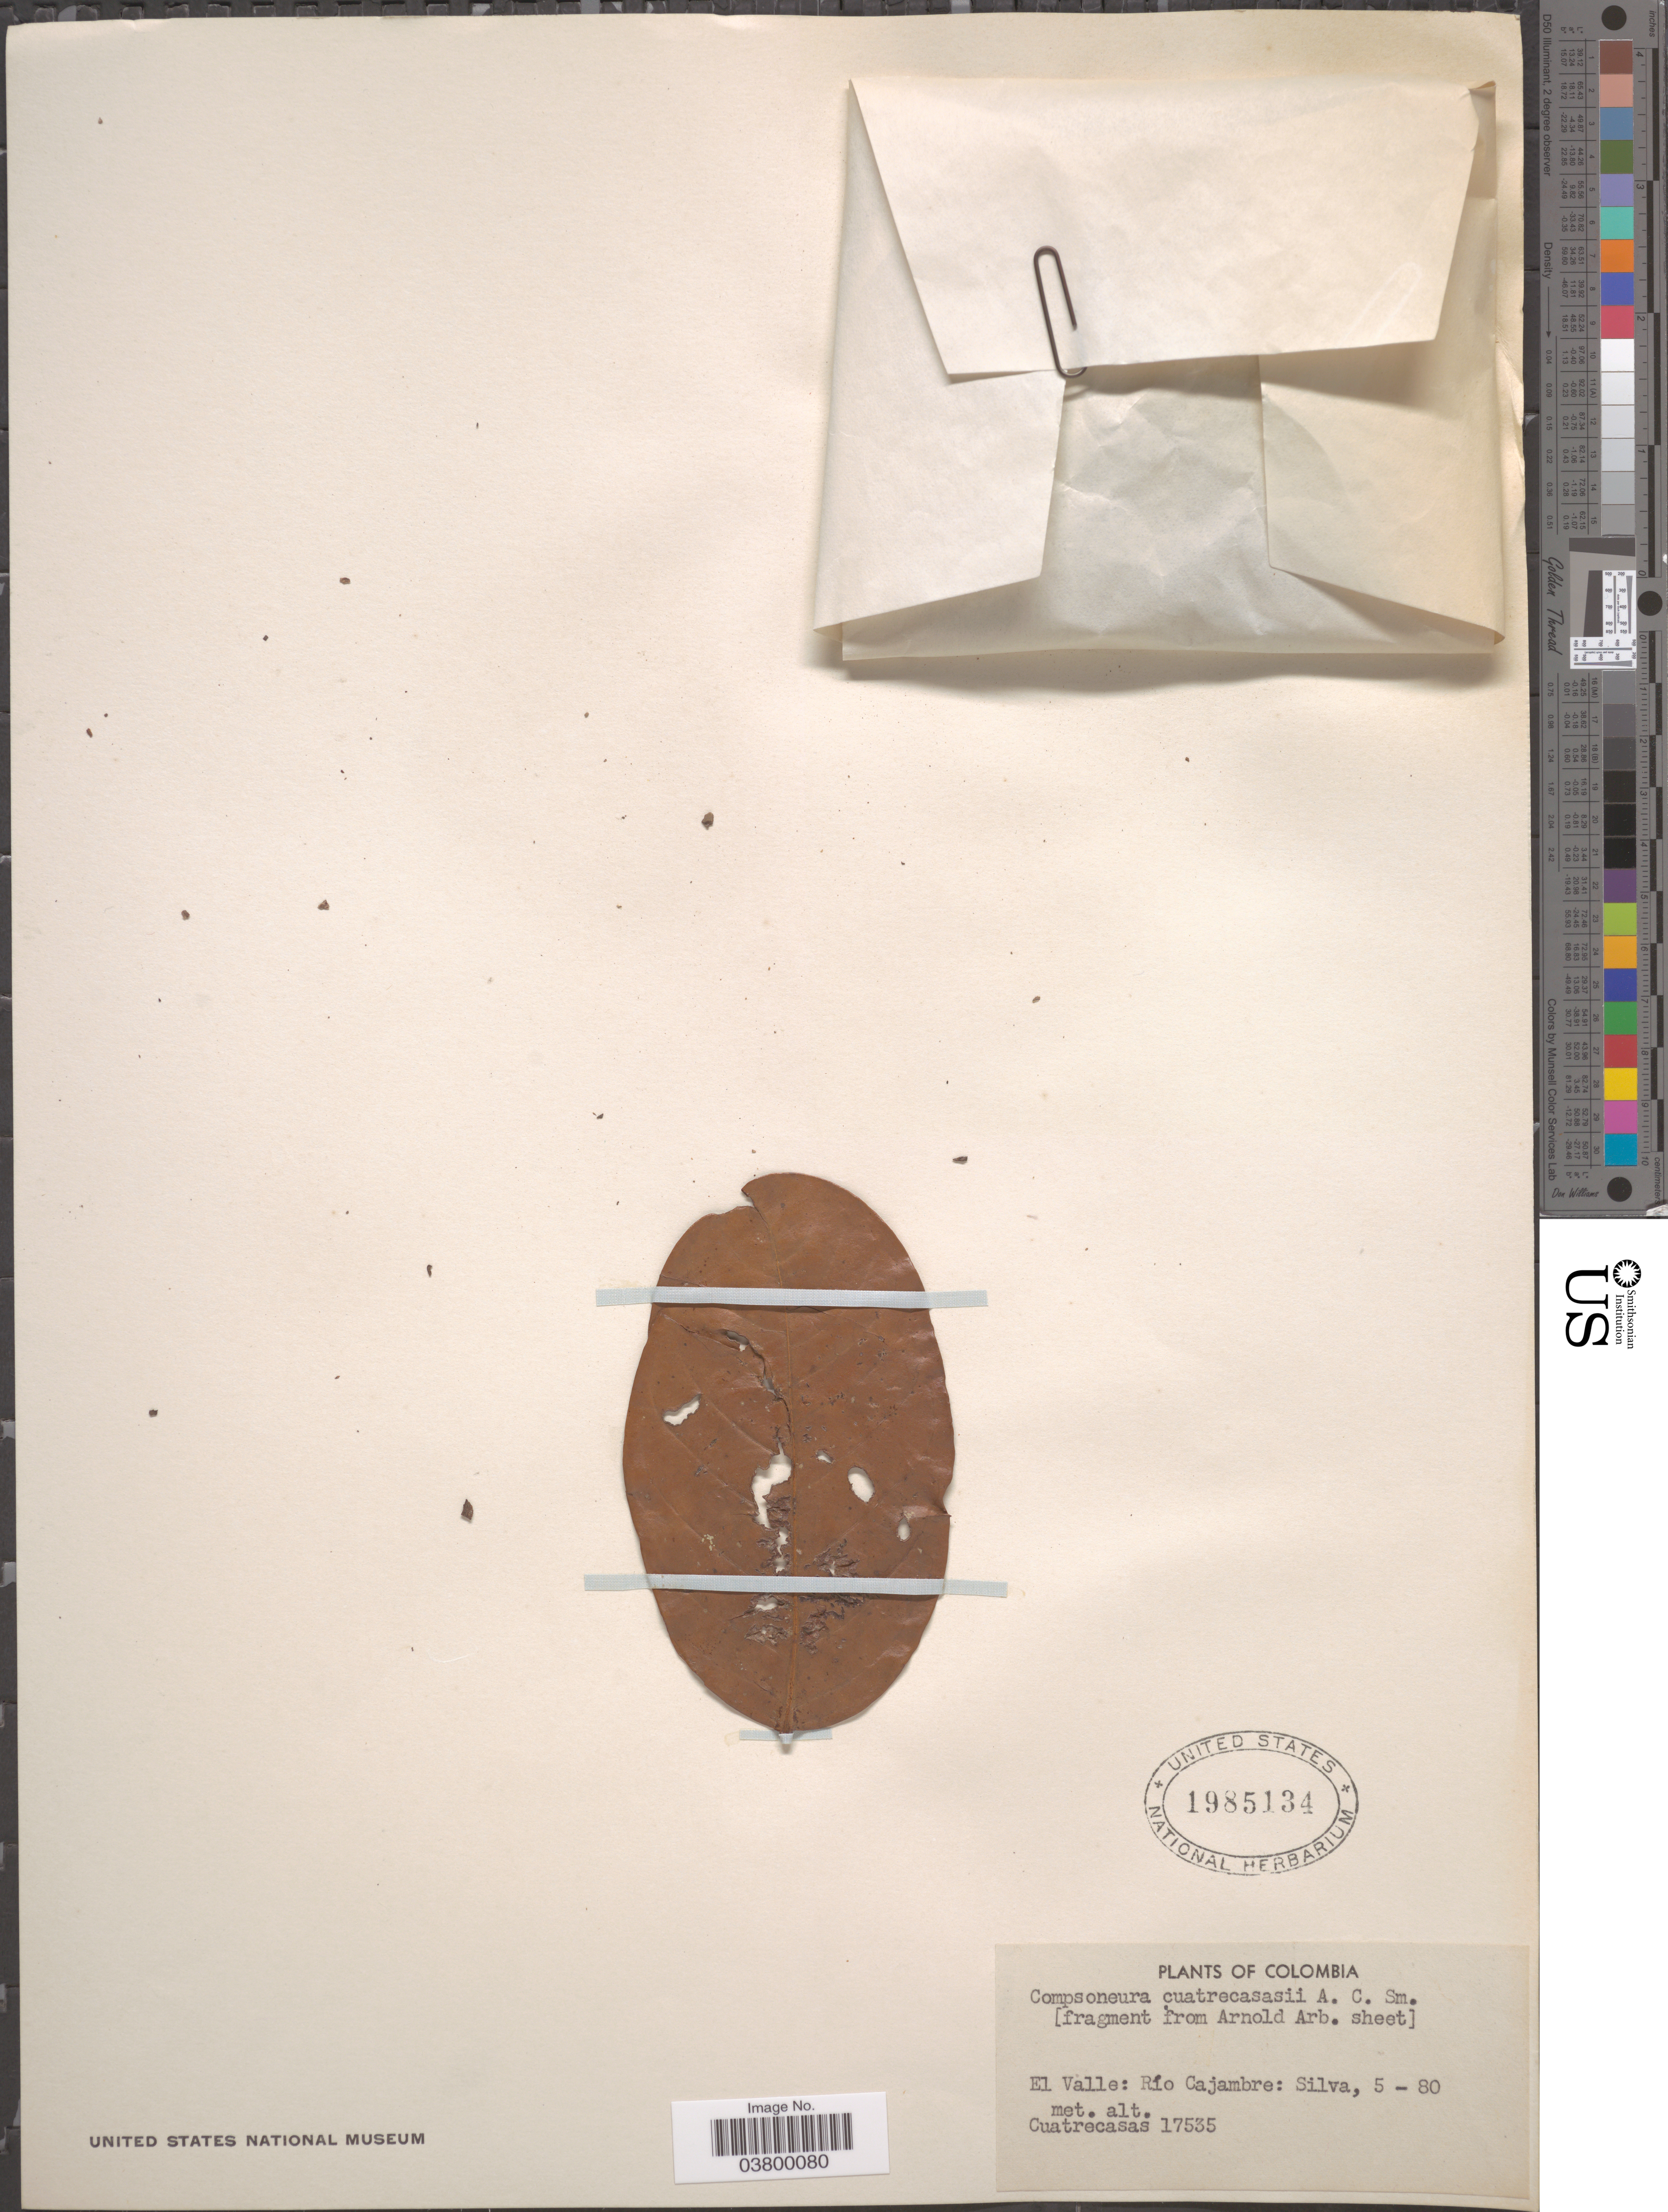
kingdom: Plantae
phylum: Tracheophyta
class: Magnoliopsida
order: Magnoliales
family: Myristicaceae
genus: Compsoneura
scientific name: Compsoneura cuatrecasasii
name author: A.C. Sm.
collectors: Cuatrecasas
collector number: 17535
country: Colombia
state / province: Valle del Cauca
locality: El Valle: Río Cajambre: Silva.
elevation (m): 5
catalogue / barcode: US 1985134